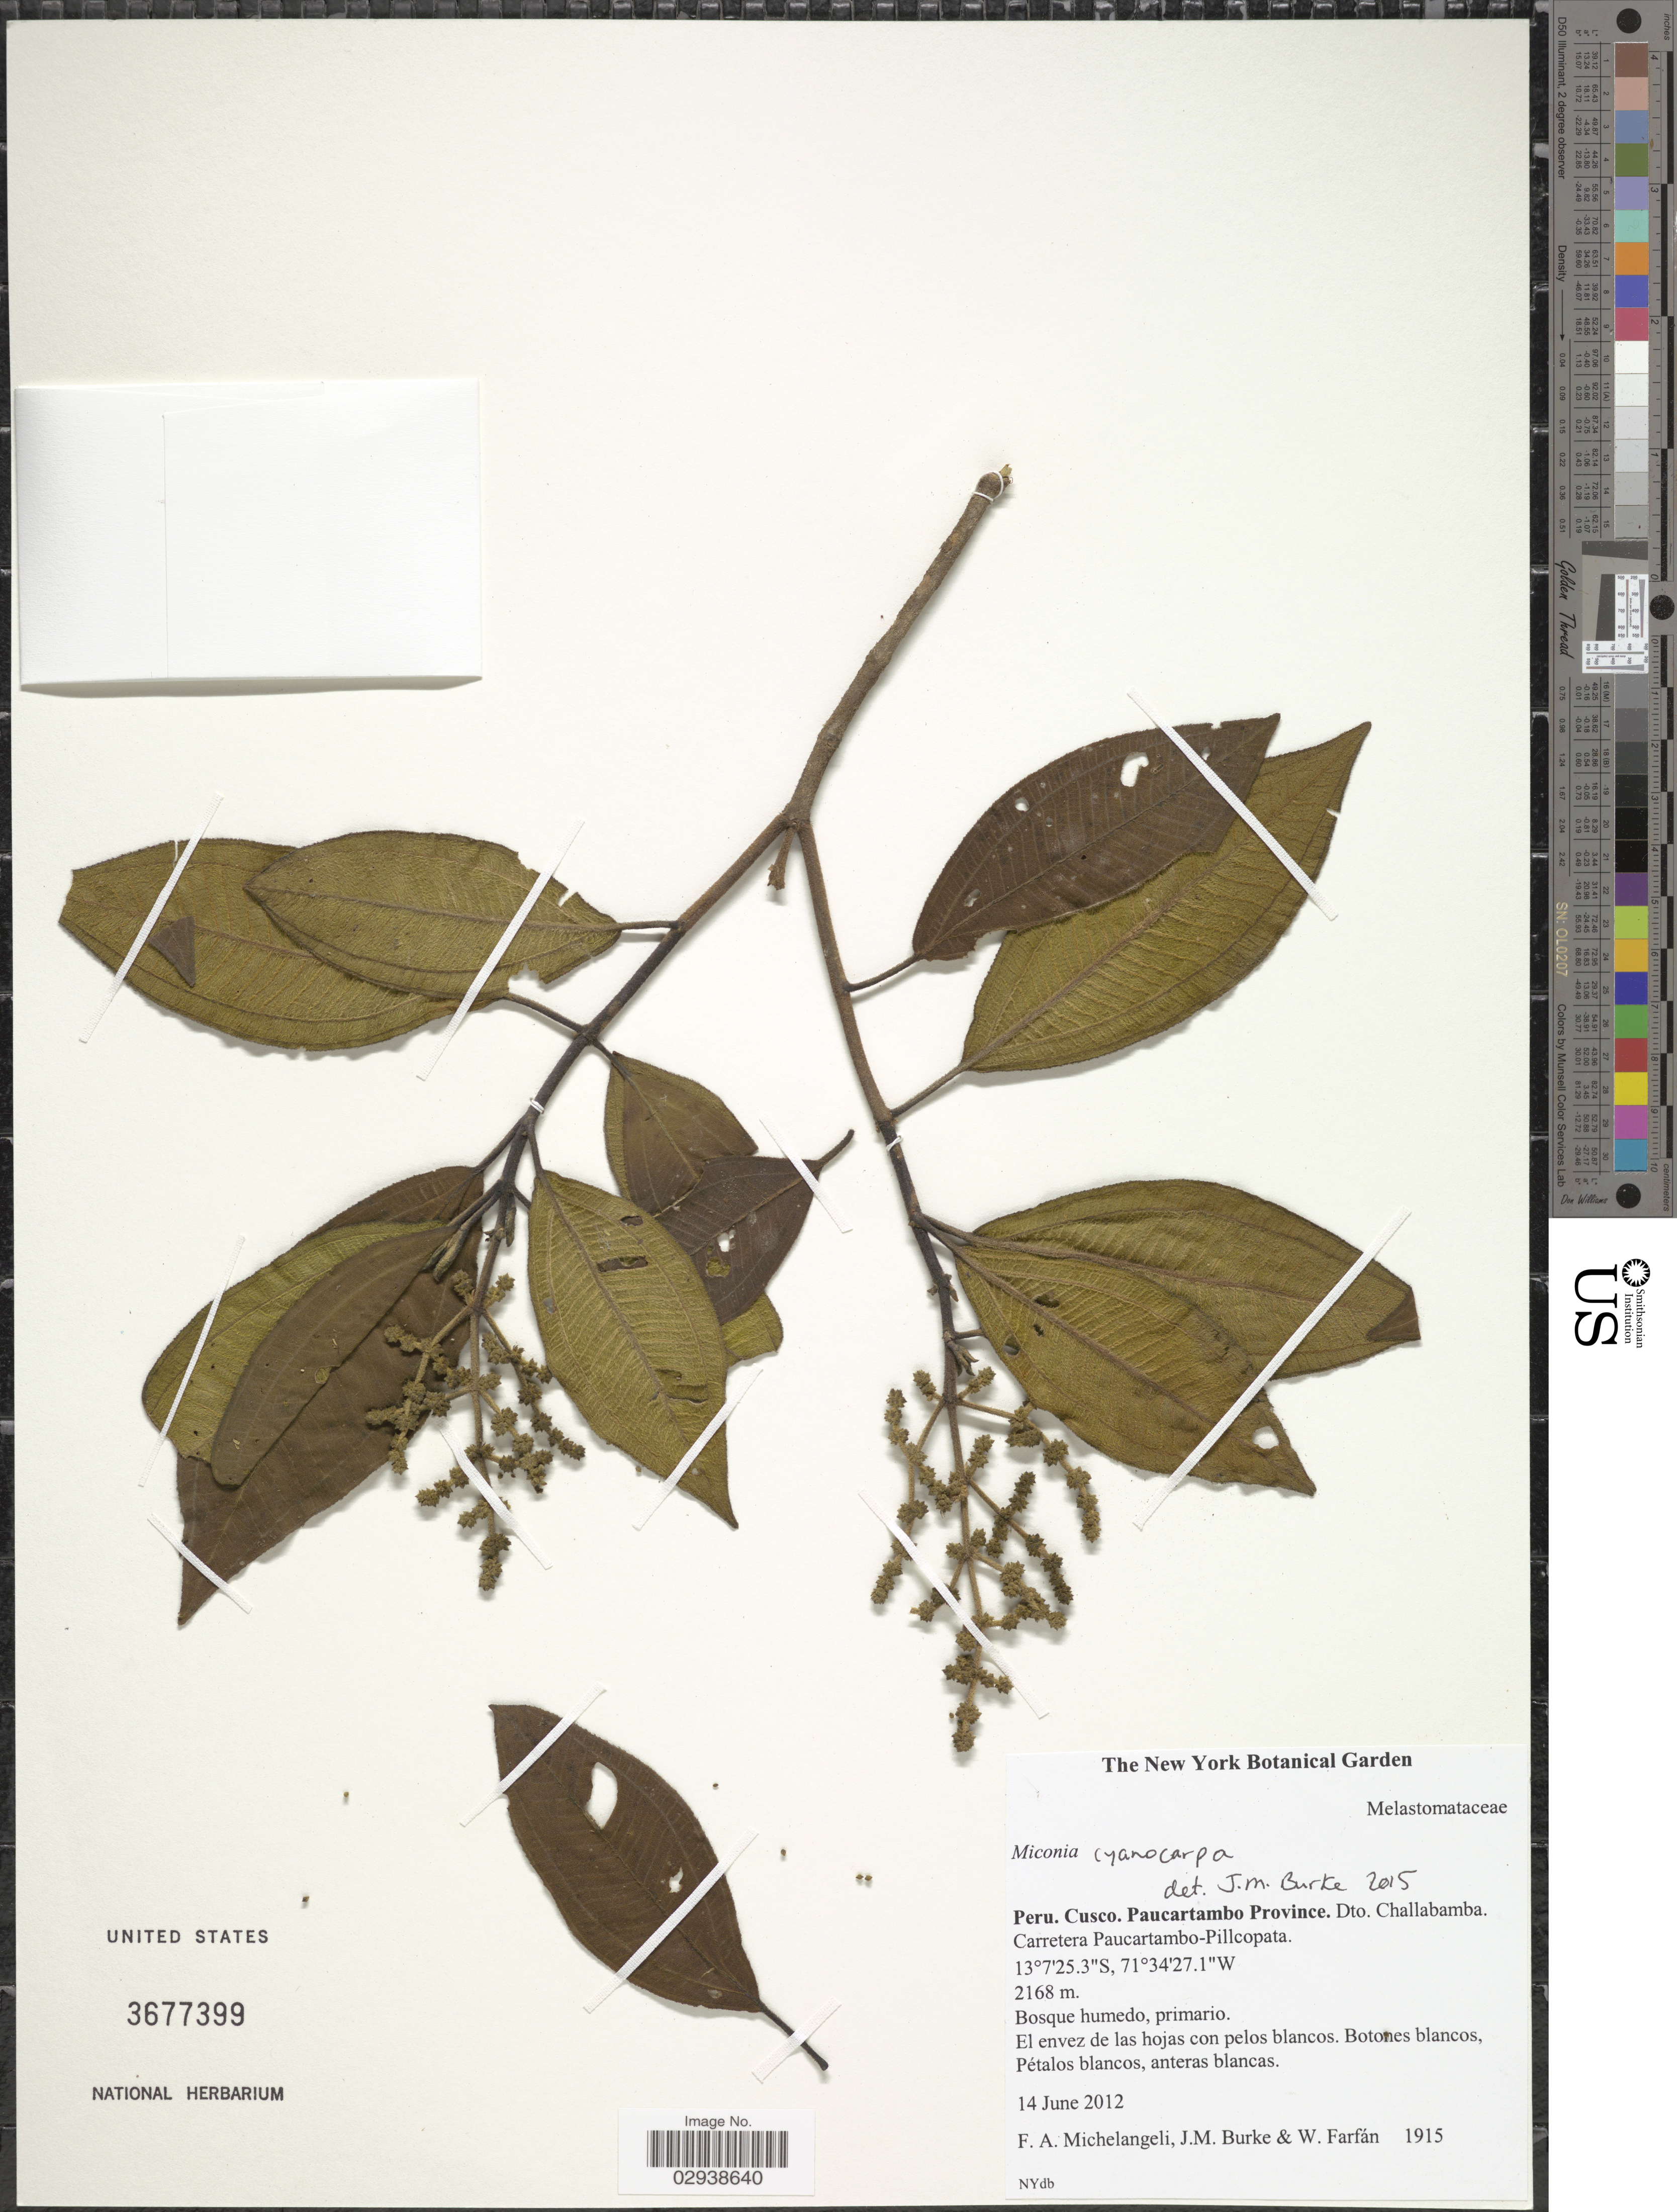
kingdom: Plantae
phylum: Tracheophyta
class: Magnoliopsida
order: Myrtales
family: Melastomataceae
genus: Miconia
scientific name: Miconia cyanocarpa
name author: Naudin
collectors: F. A. Michelangeli, Jac. M. Burke & W. Farfán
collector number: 1915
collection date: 2012-06-14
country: Peru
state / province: Cusco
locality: Paucartambo Province, Dto. Challabamba, Carretera Paucartambo-Pillcopata.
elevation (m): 2168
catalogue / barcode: US 3677399